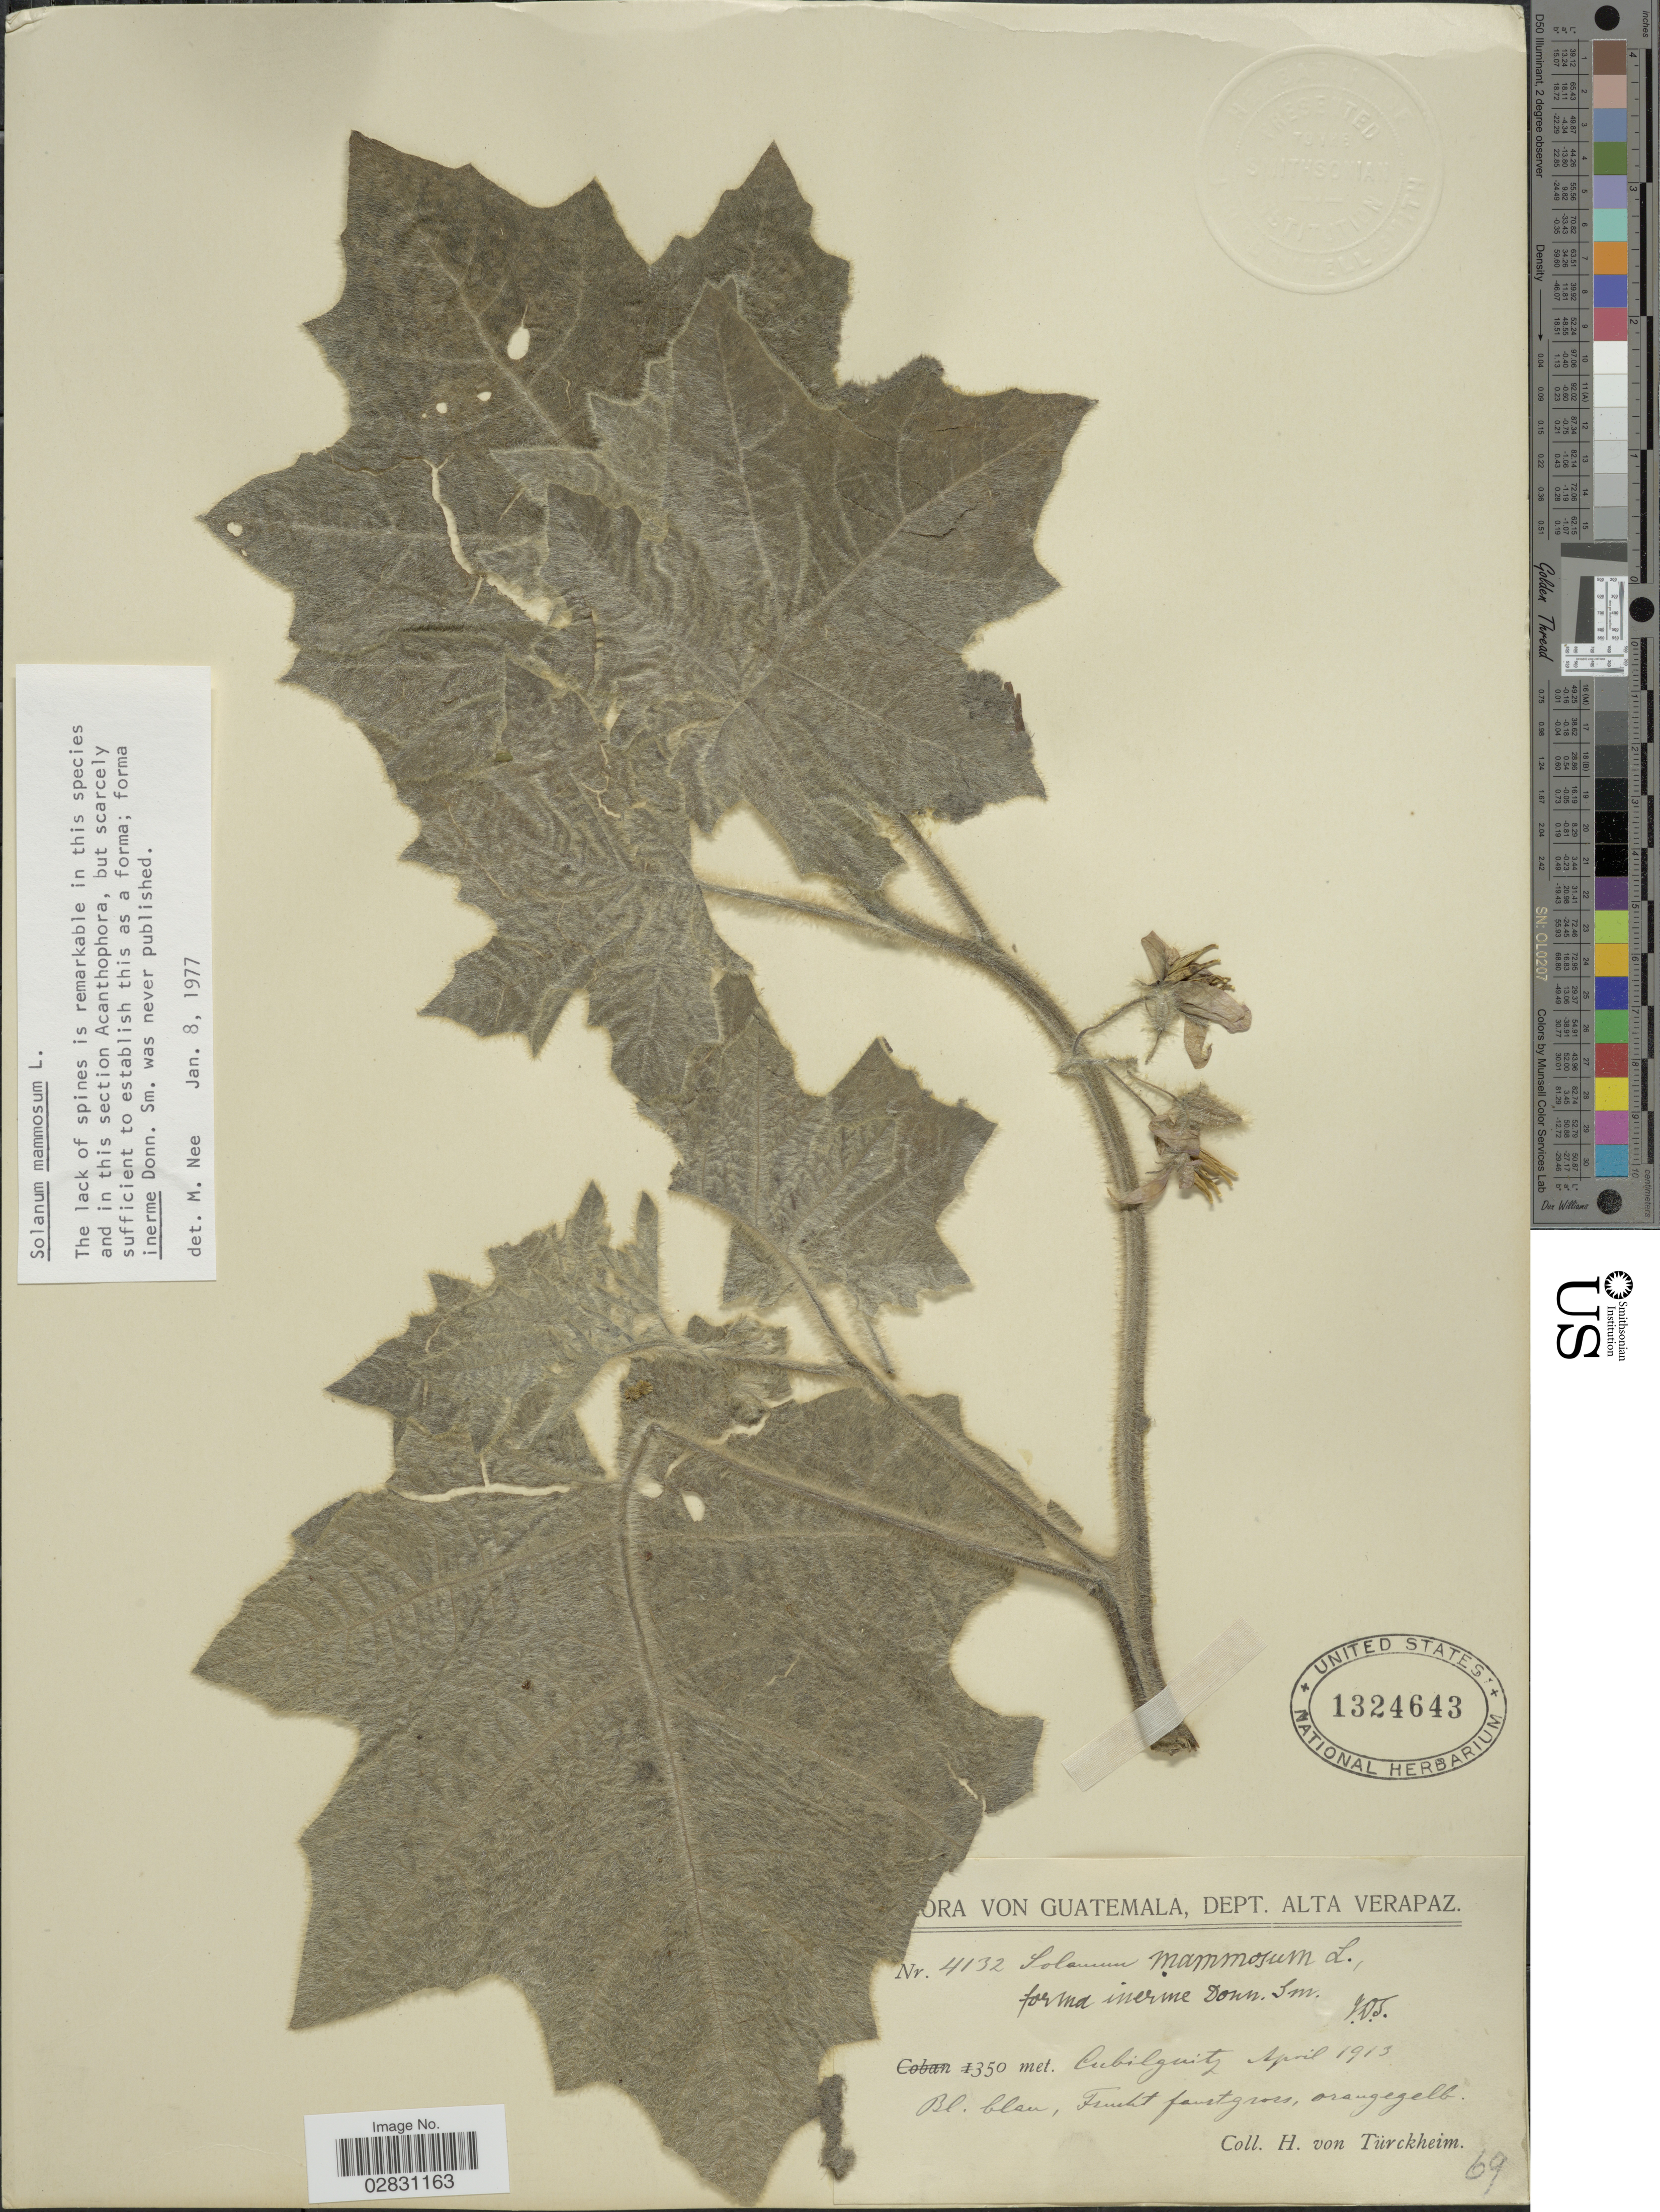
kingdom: Plantae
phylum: Tracheophyta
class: Magnoliopsida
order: Solanales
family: Solanaceae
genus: Solanum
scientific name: Solanum mammosum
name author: L.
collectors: H. von Türckheim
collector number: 4132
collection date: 1913-04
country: Guatemala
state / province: Alta Verapaz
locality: Dept. Alta Verapaz, Cubilquitz.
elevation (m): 350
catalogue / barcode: US 1324643